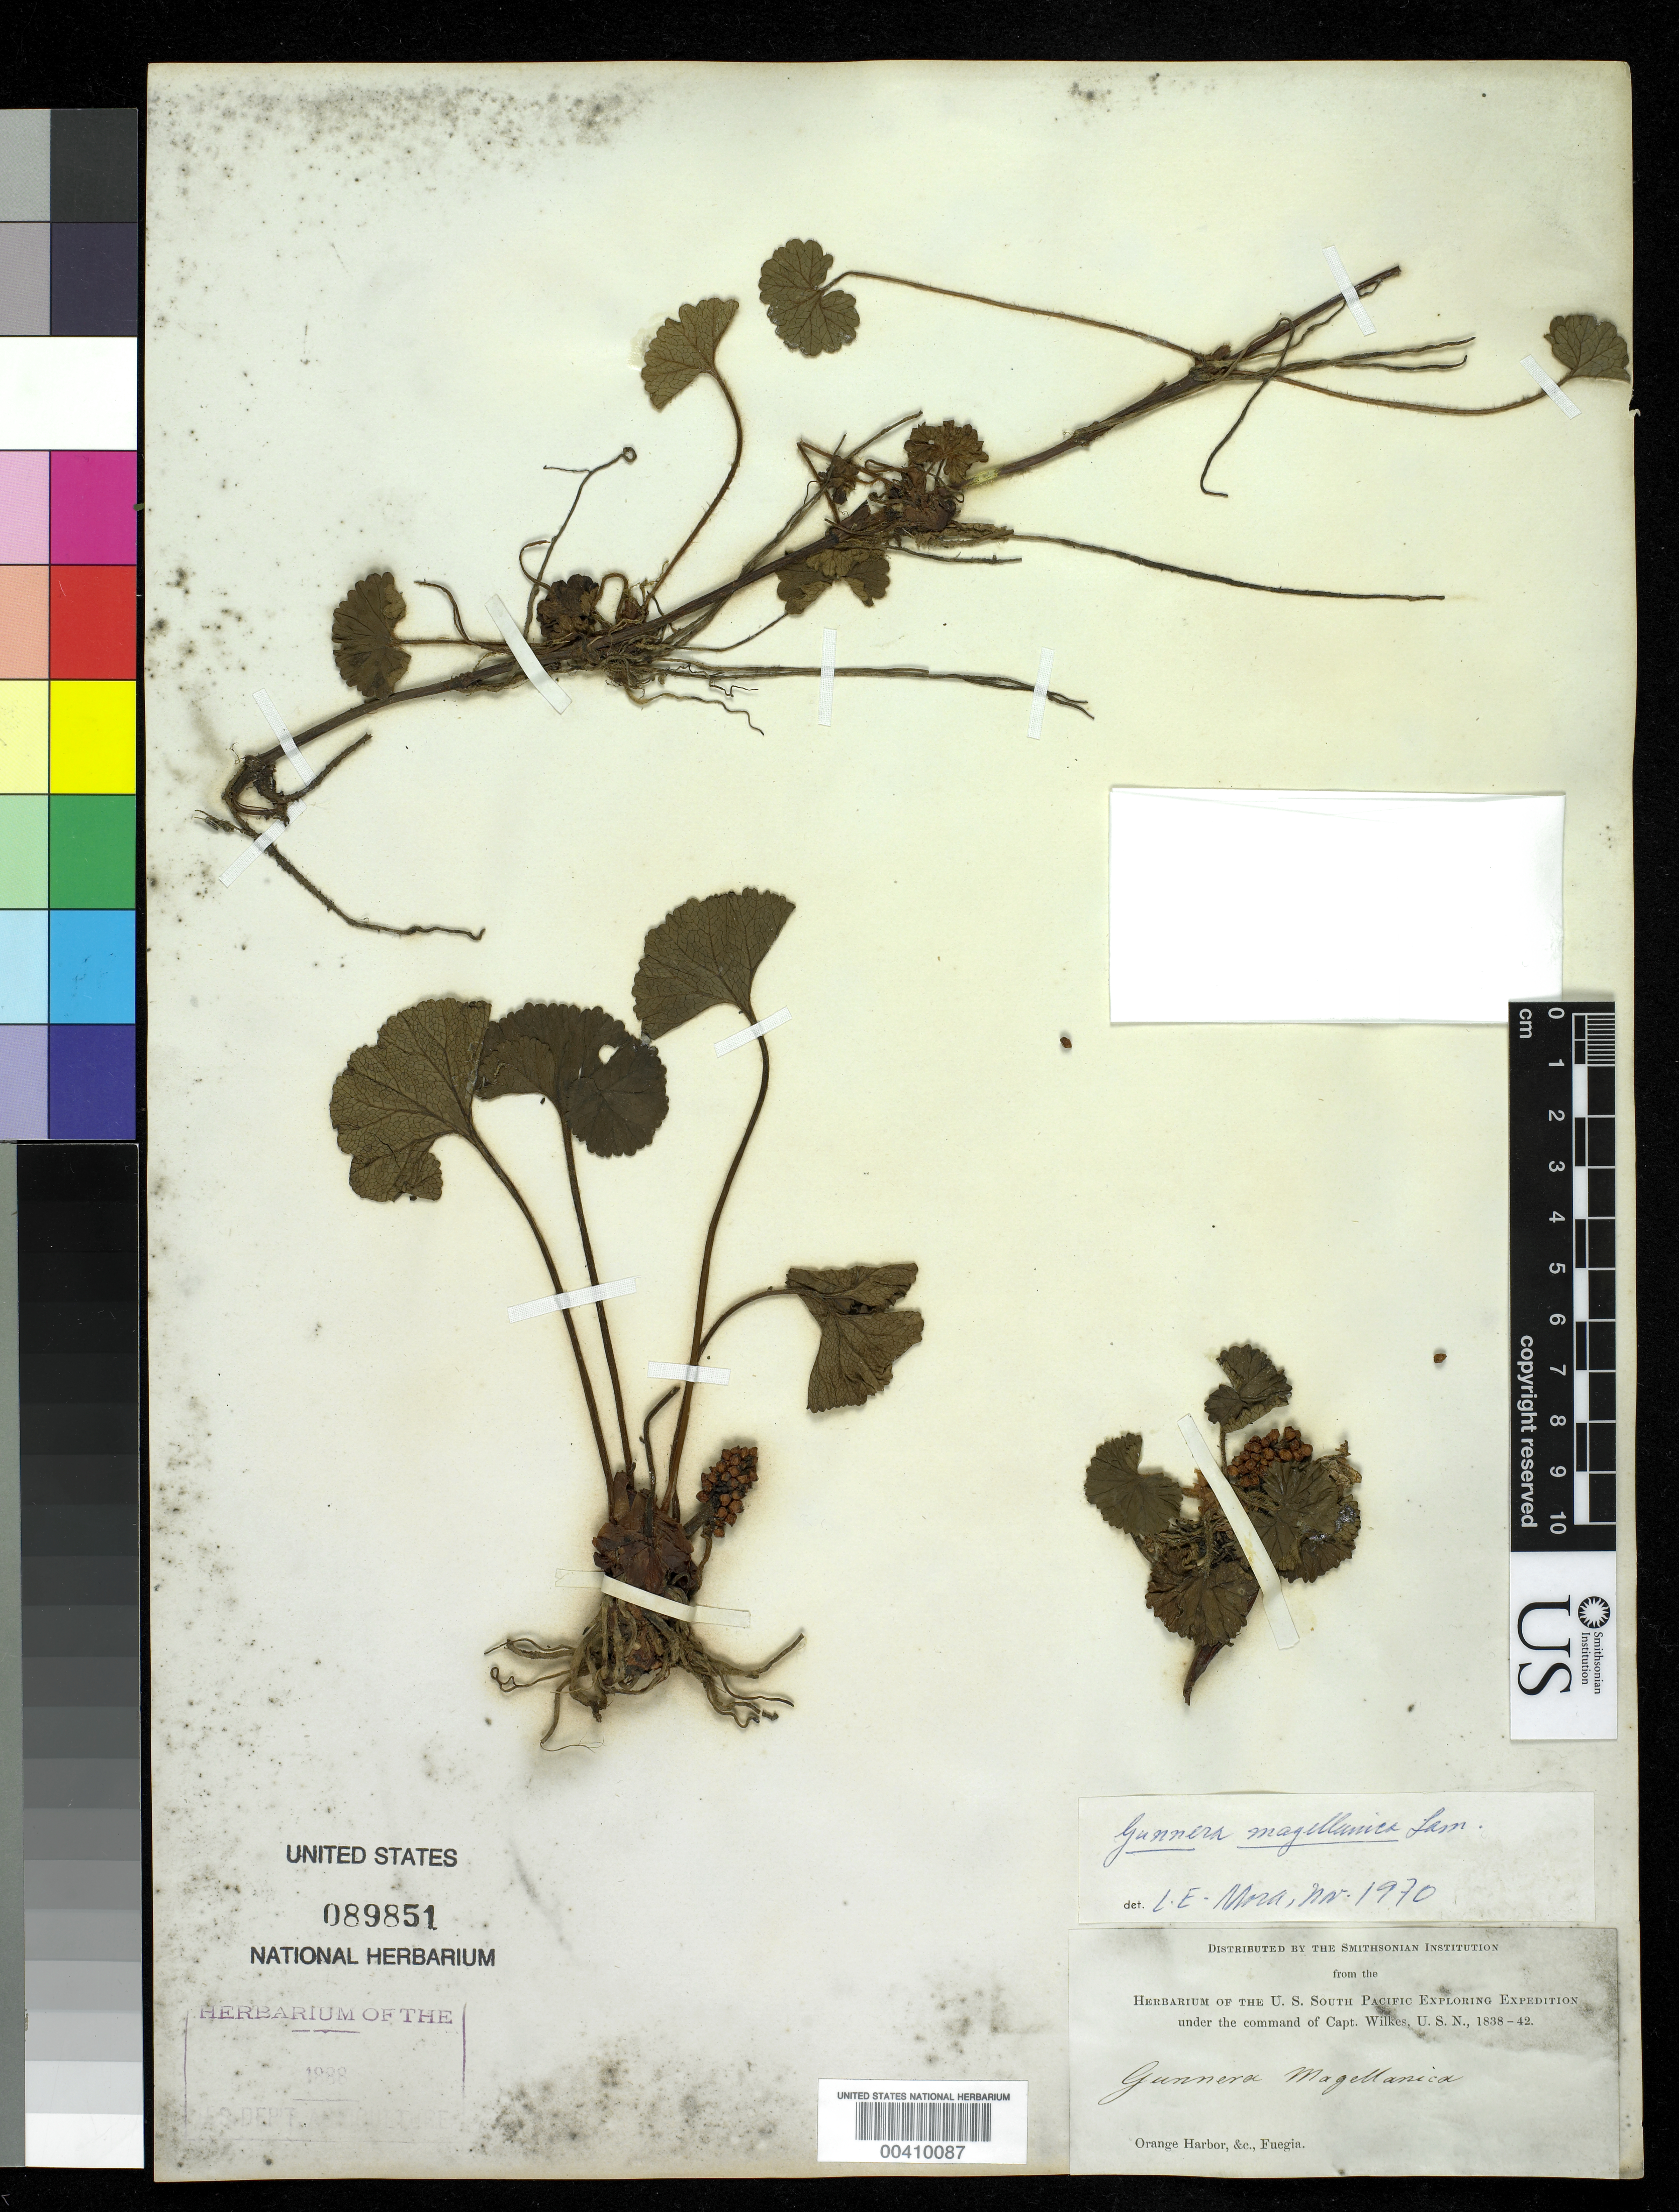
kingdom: Plantae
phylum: Tracheophyta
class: Magnoliopsida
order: Gunnerales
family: Gunneraceae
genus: Gunnera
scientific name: Gunnera magellanica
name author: Lam.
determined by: Mora-Osejo, L. E.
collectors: Wilkes Explor. Exped.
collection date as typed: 1838 to -- --- 1842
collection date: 1838/1842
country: Chile (?)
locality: Orange Harbor, & c. Fuegia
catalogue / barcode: US 89851